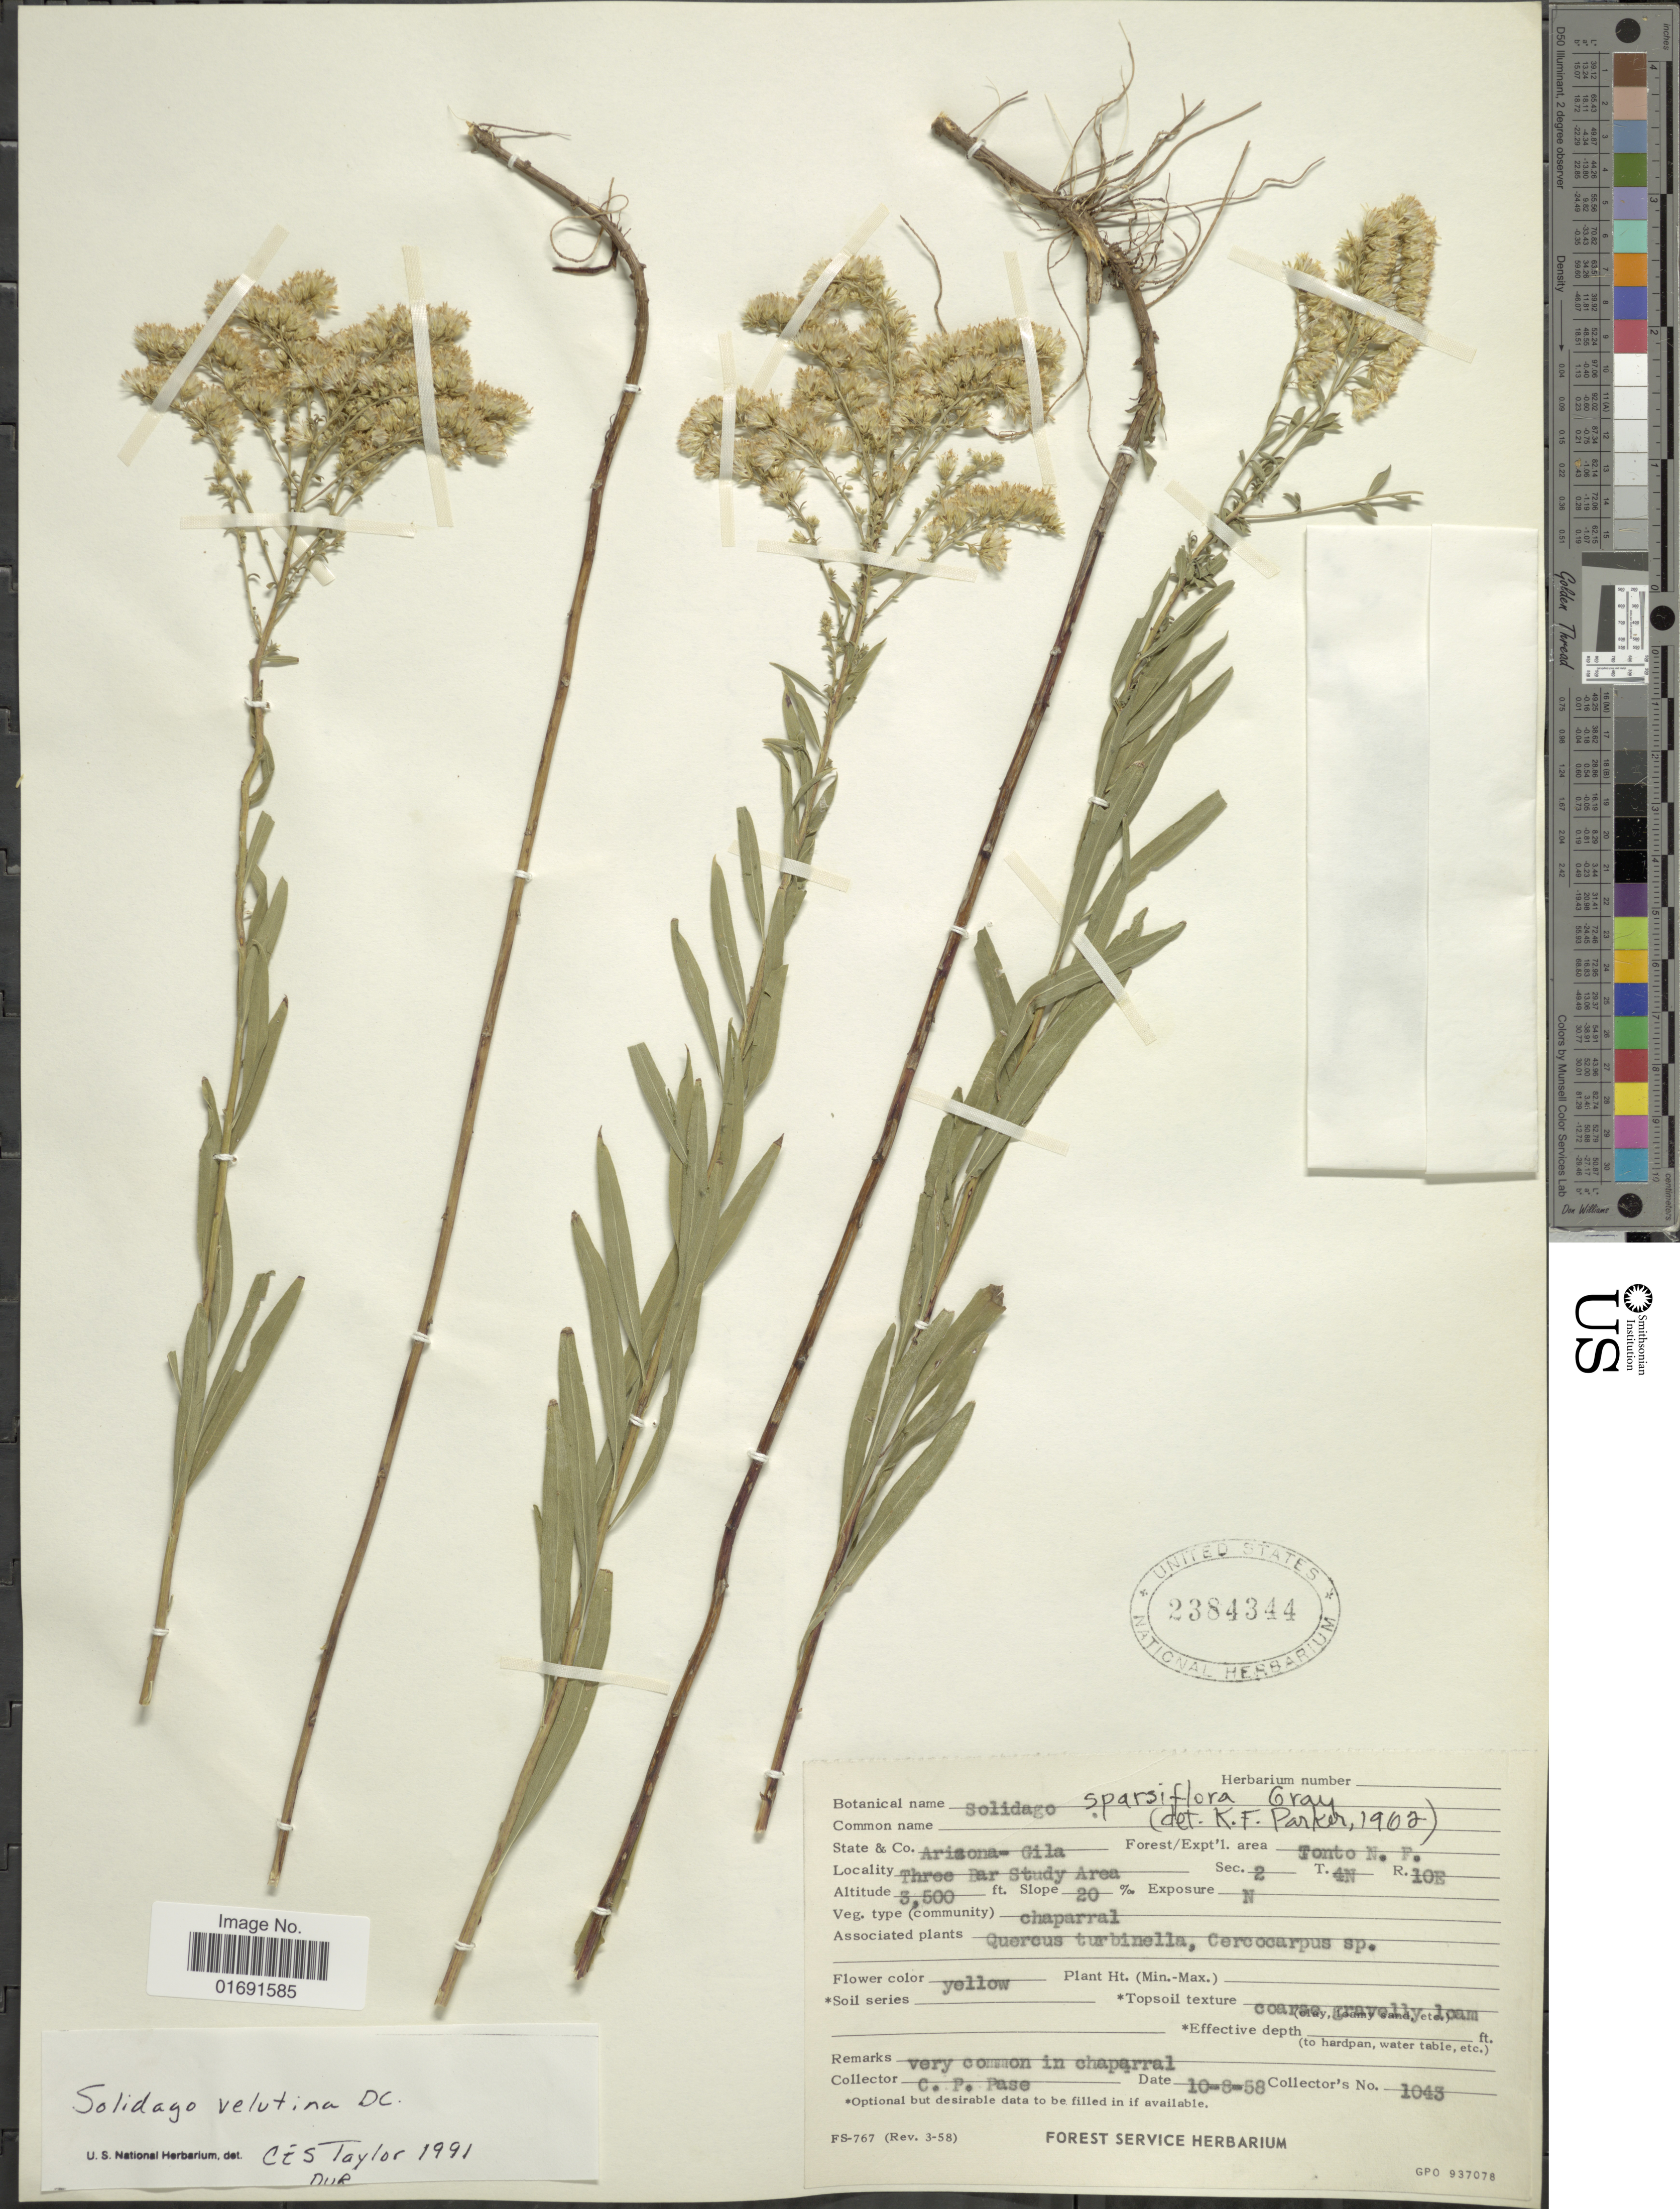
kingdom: Plantae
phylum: Tracheophyta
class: Magnoliopsida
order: Asterales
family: Asteraceae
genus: Solidago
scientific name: Solidago velutina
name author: DC.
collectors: C. P. Pase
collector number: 1043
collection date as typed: Transcribed d/m/y: 8/10/58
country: United States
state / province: Arizona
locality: Arizona-Gila, Tonto N. F., Three Bar Study Area, Sec. 2 T4N R10E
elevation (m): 1067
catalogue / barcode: US 2384344